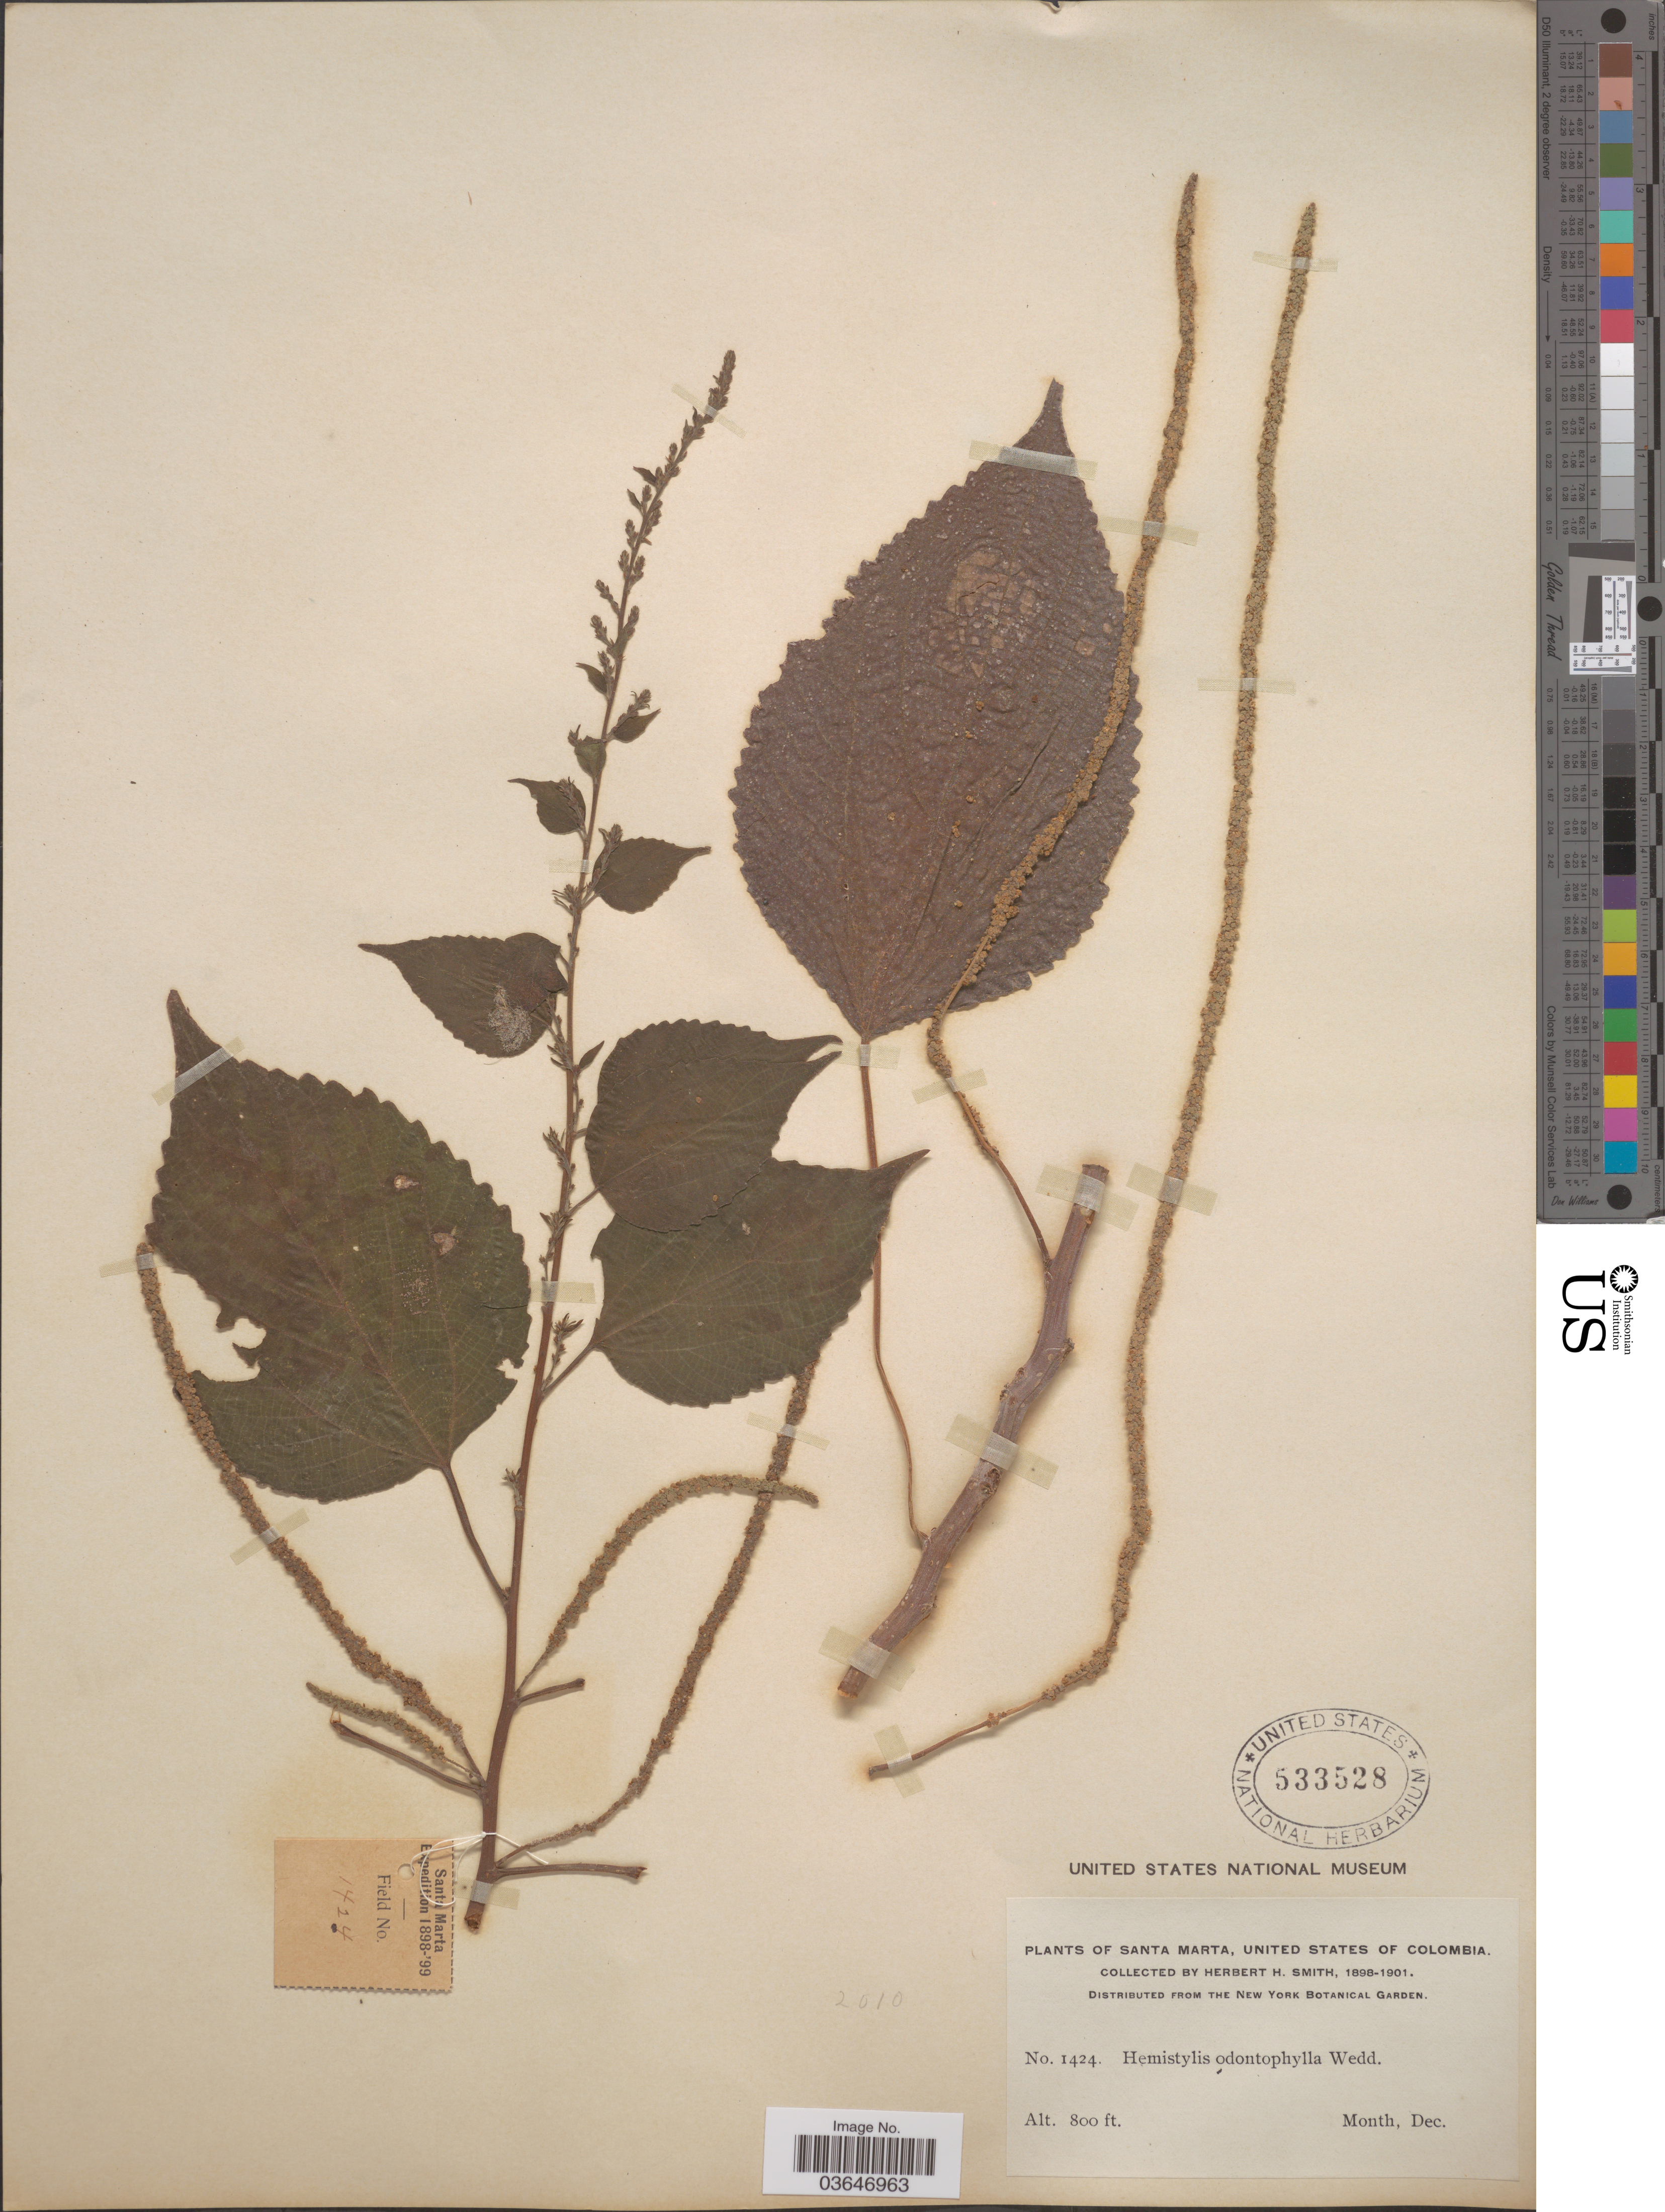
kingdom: Plantae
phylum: Tracheophyta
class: Magnoliopsida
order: Rosales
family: Urticaceae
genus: Hemistylus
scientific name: Hemistylus odontophylla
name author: Wedd. in DC.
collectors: Herbert H. Smith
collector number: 1424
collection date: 1898-12/1901-12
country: Colombia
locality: Santa Marta, United States of Colombia.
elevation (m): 244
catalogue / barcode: US 533528